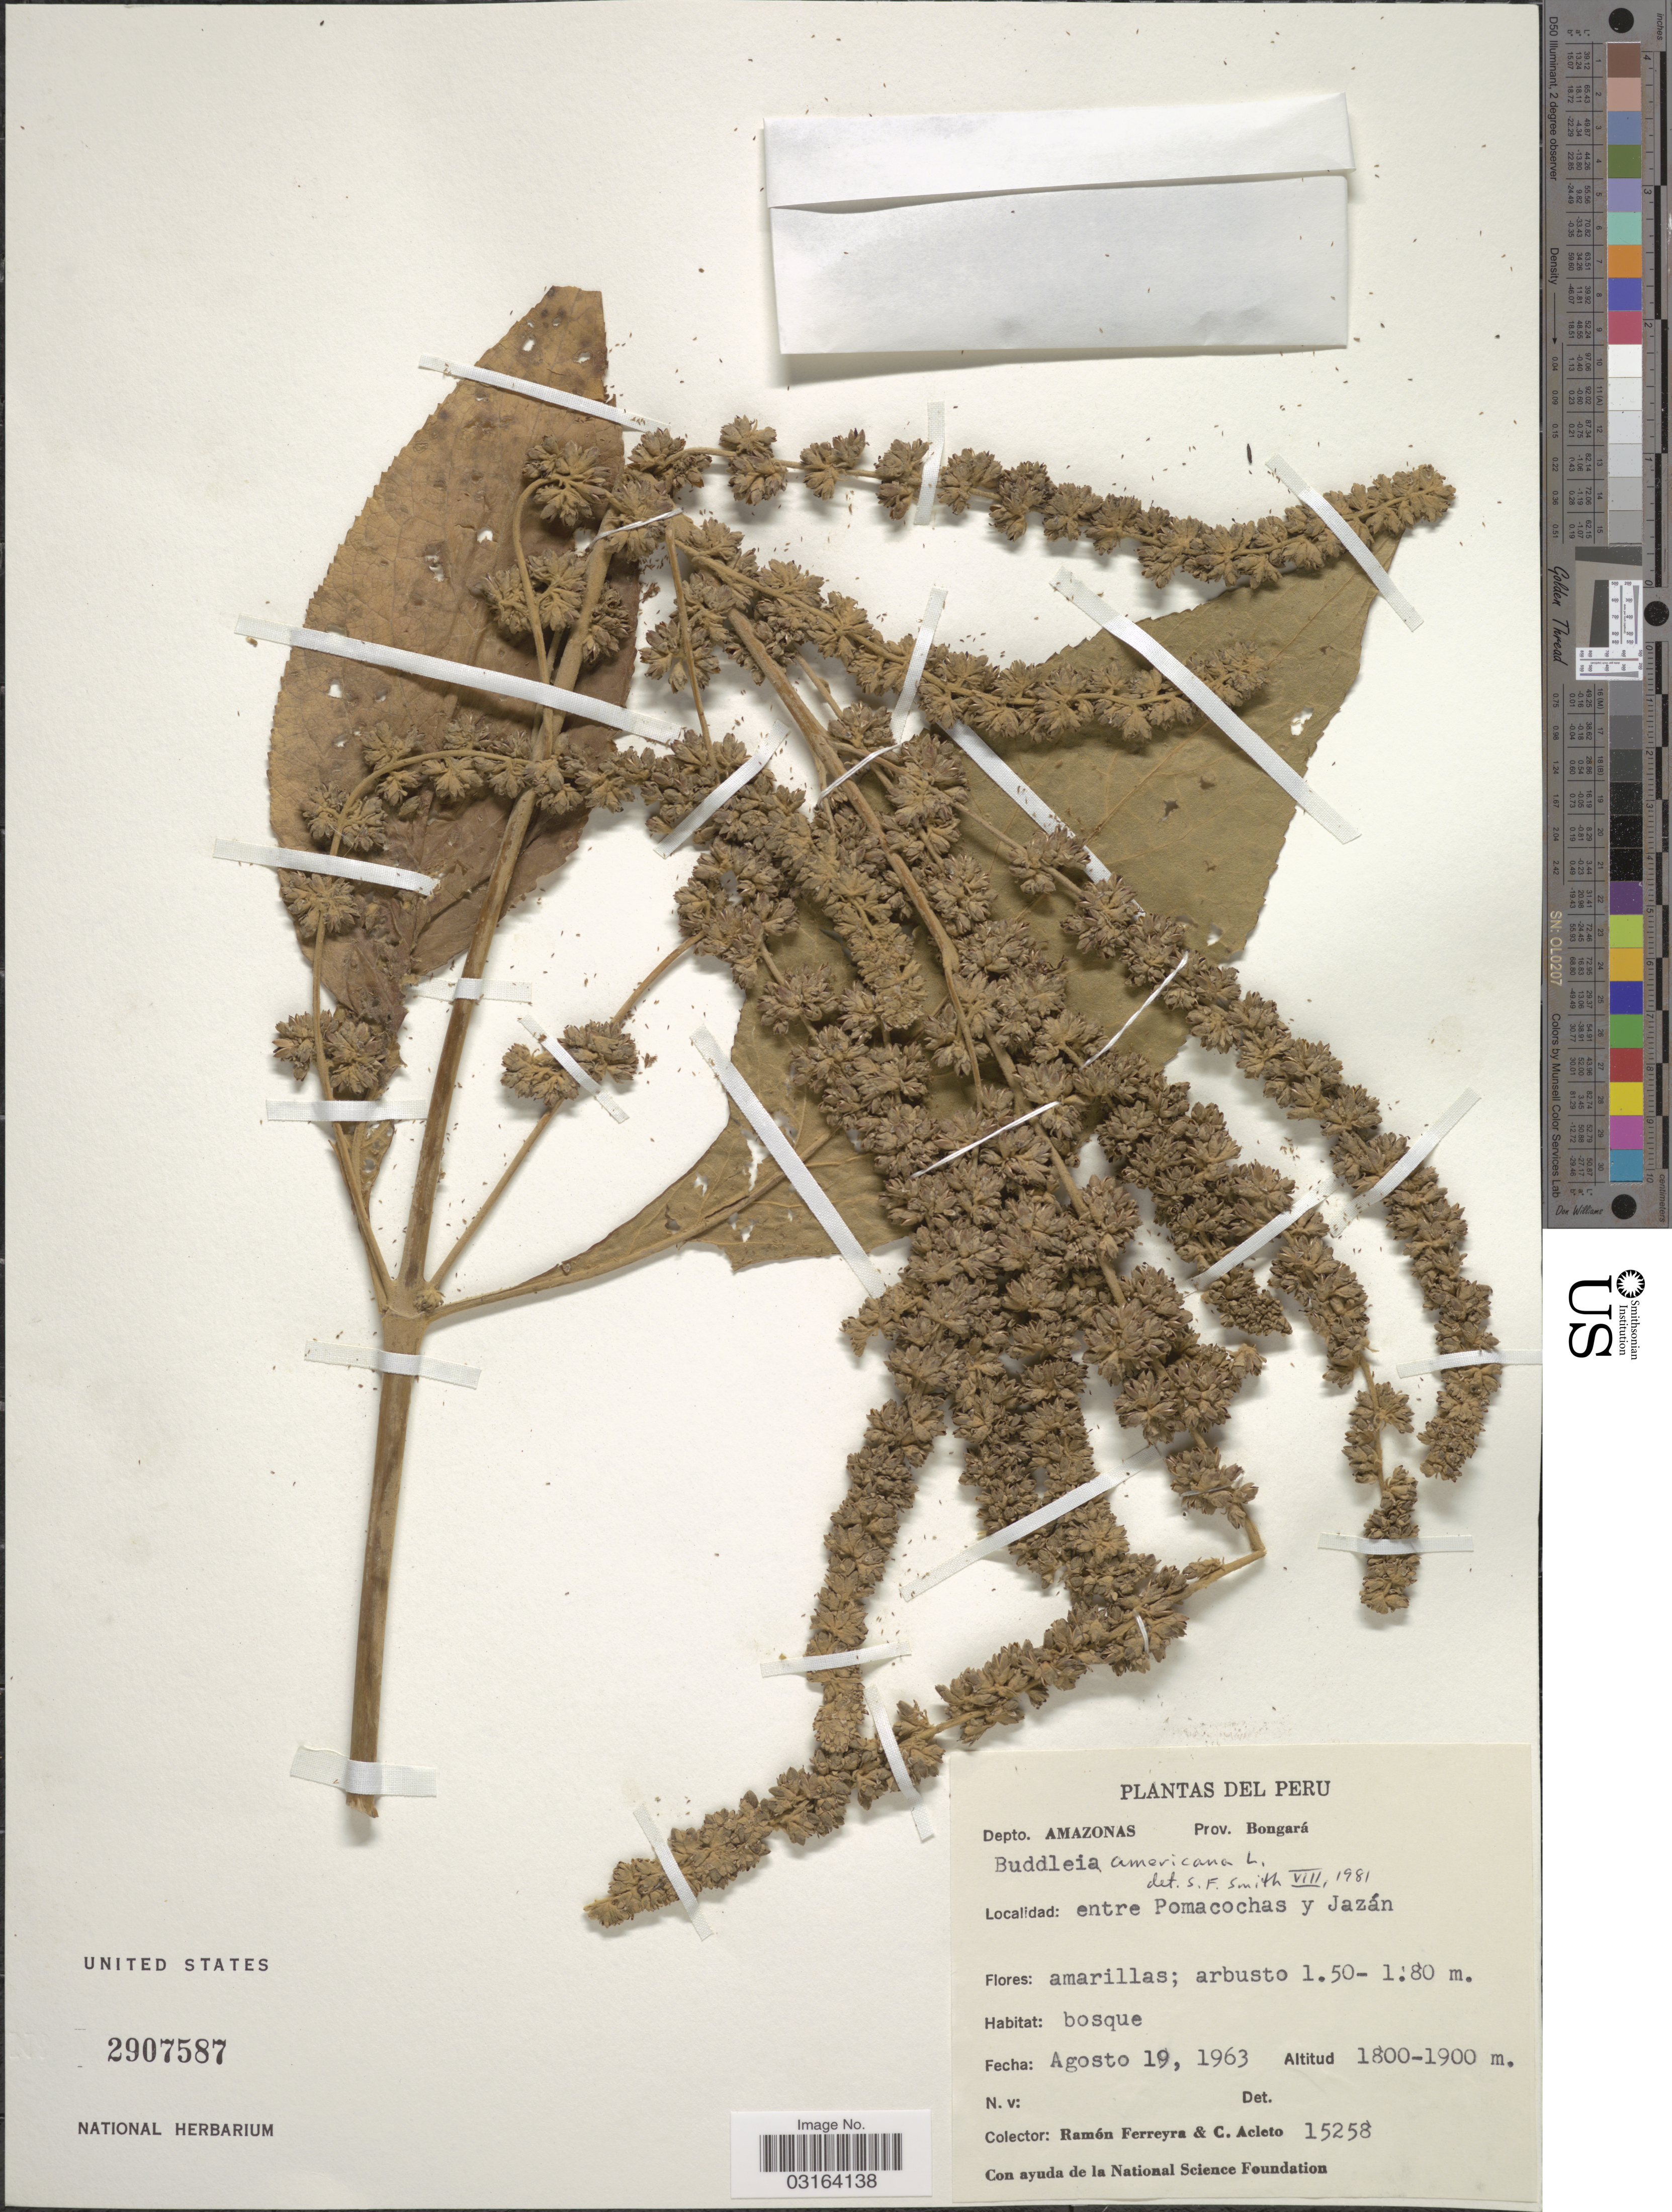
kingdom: Plantae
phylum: Tracheophyta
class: Magnoliopsida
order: Lamiales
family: Scrophulariaceae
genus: Buddleja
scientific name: Buddleja americana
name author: L.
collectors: R. A. Ferreyra & C. Acleto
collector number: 15258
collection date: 1963-08-19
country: Peru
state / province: Amazonas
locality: Depto. Amazonas, Prov. Bongará. entre Pomacochas y Jazán.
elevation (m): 1800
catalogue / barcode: US 2907587